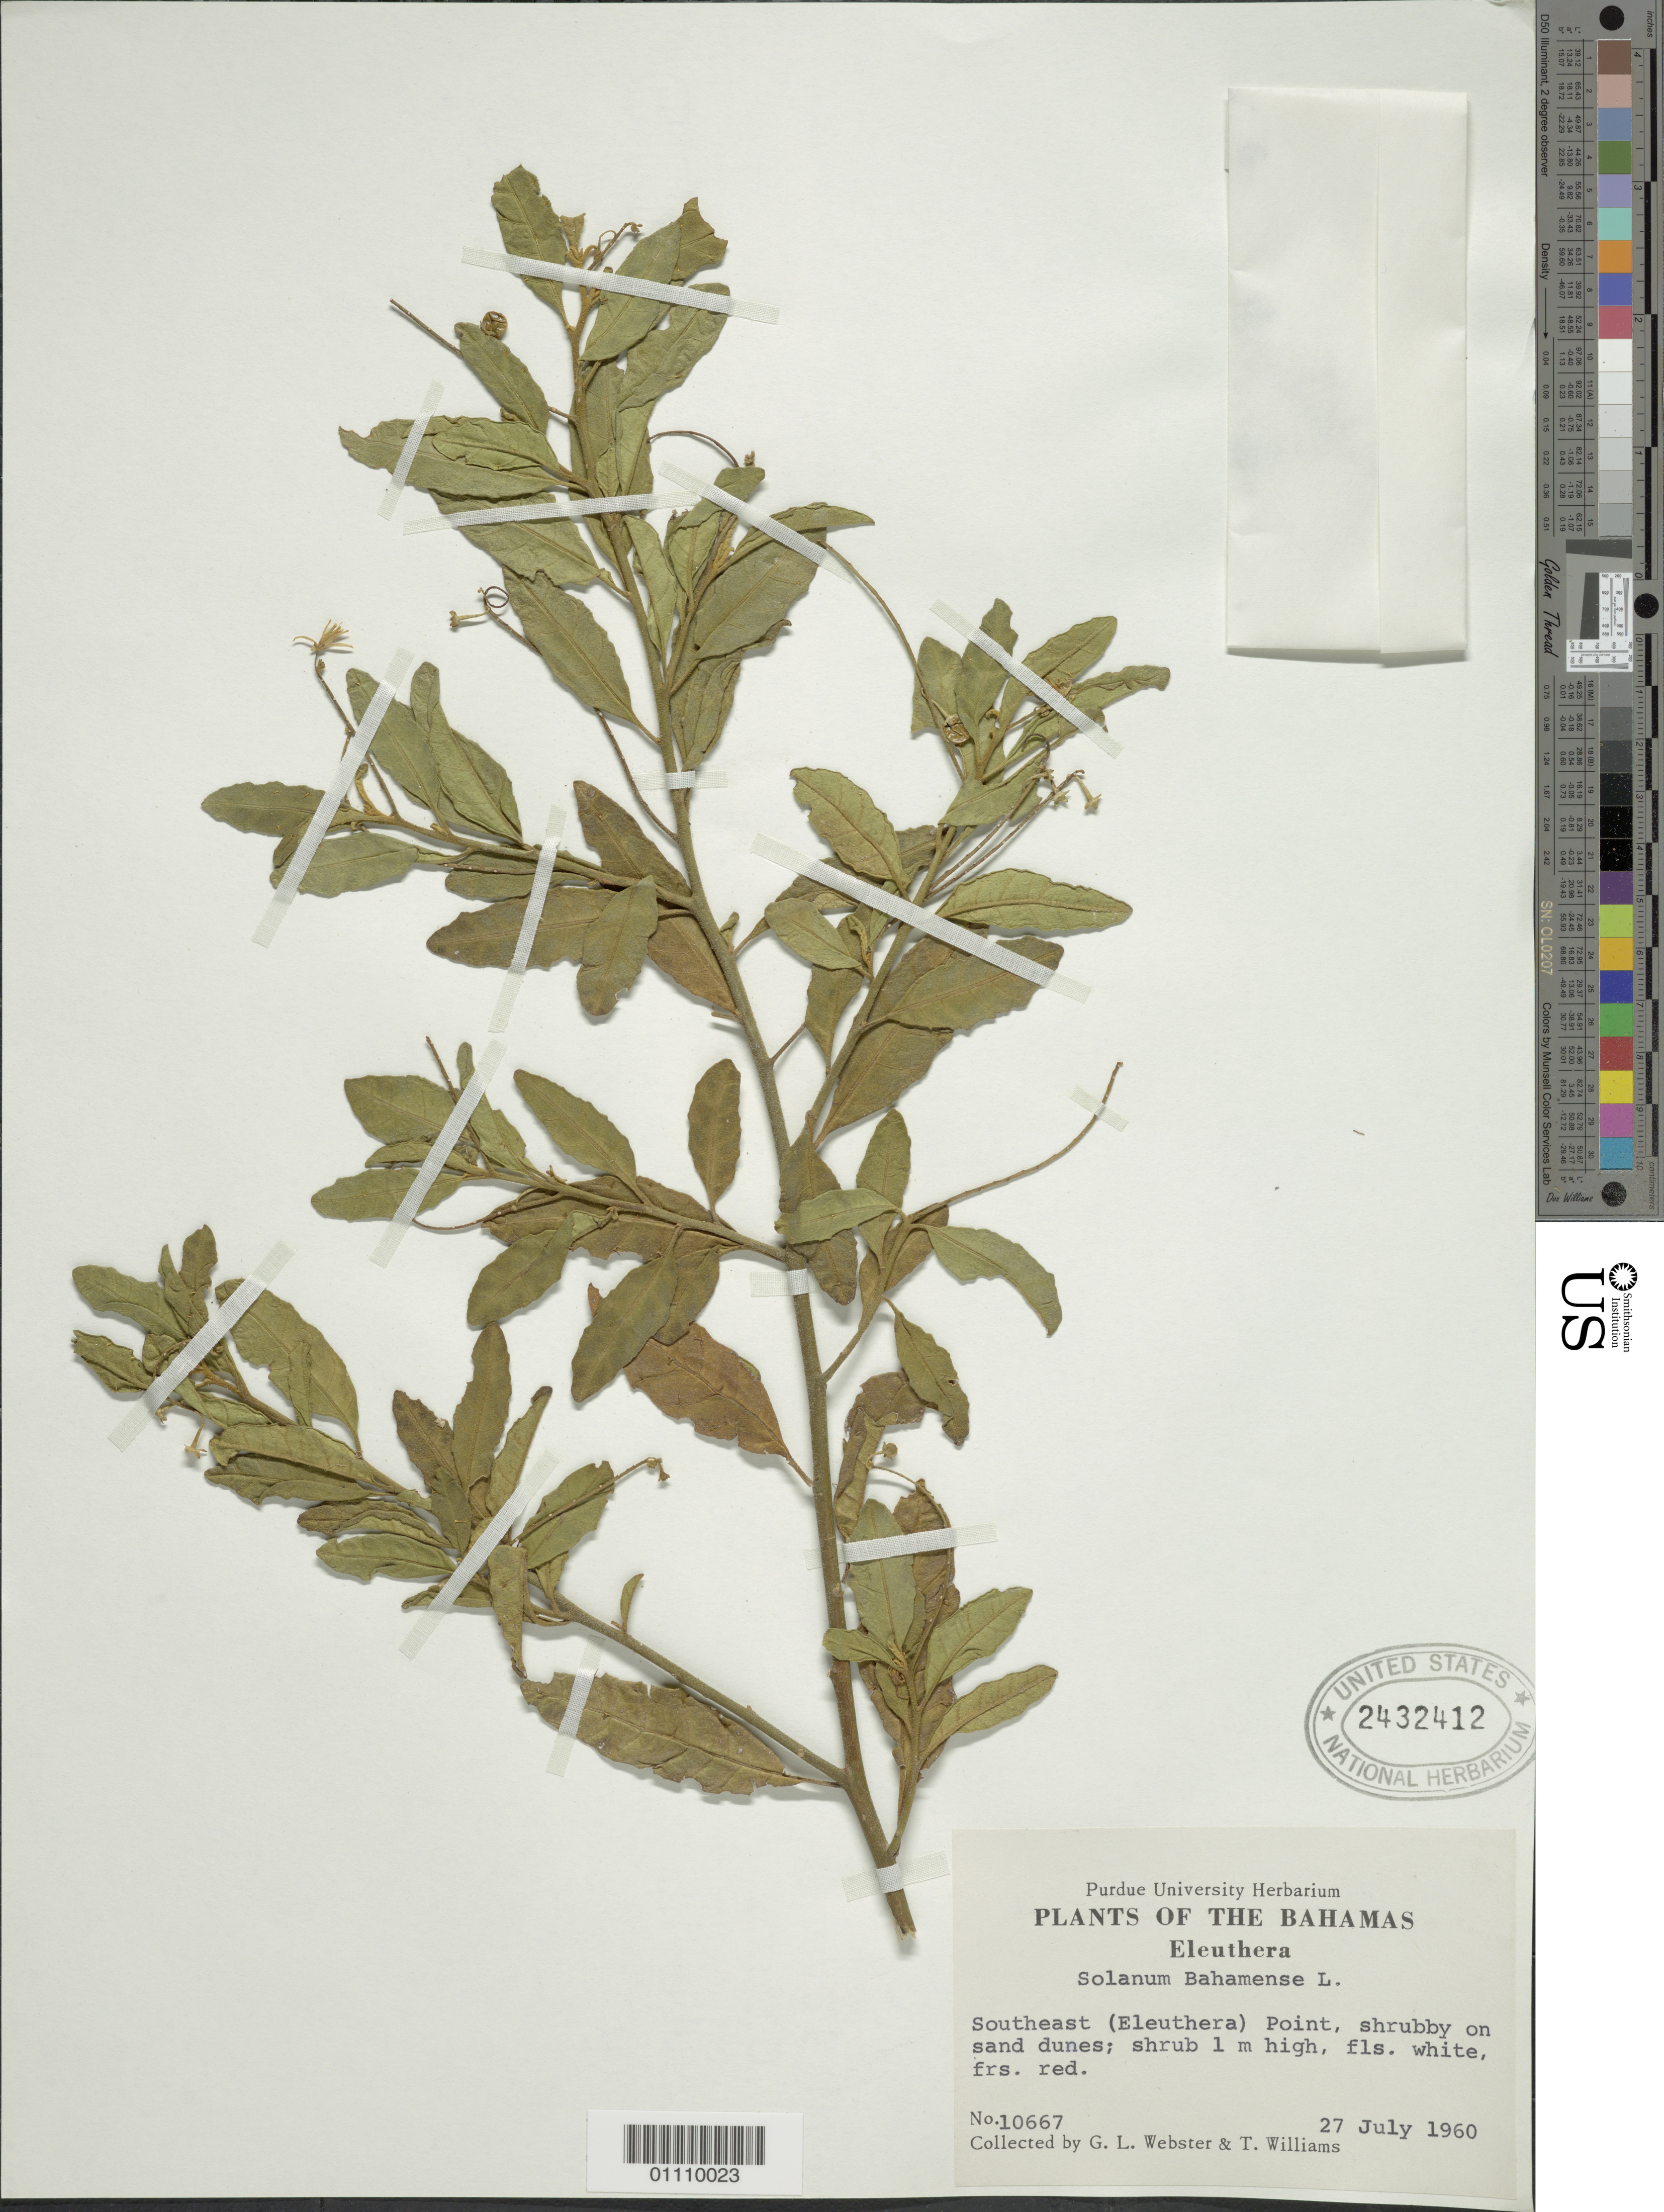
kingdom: Plantae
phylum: Tracheophyta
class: Magnoliopsida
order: Solanales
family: Solanaceae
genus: Solanum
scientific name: Solanum bahamense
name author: L.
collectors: G. L. Webster & T. Williams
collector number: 10667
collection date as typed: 27 Jul 1960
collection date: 1960-07-27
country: Bahamas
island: Eleuthera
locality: Southeast (Eleuthera) Point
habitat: Shrubby on sand dunes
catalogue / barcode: US 2432412